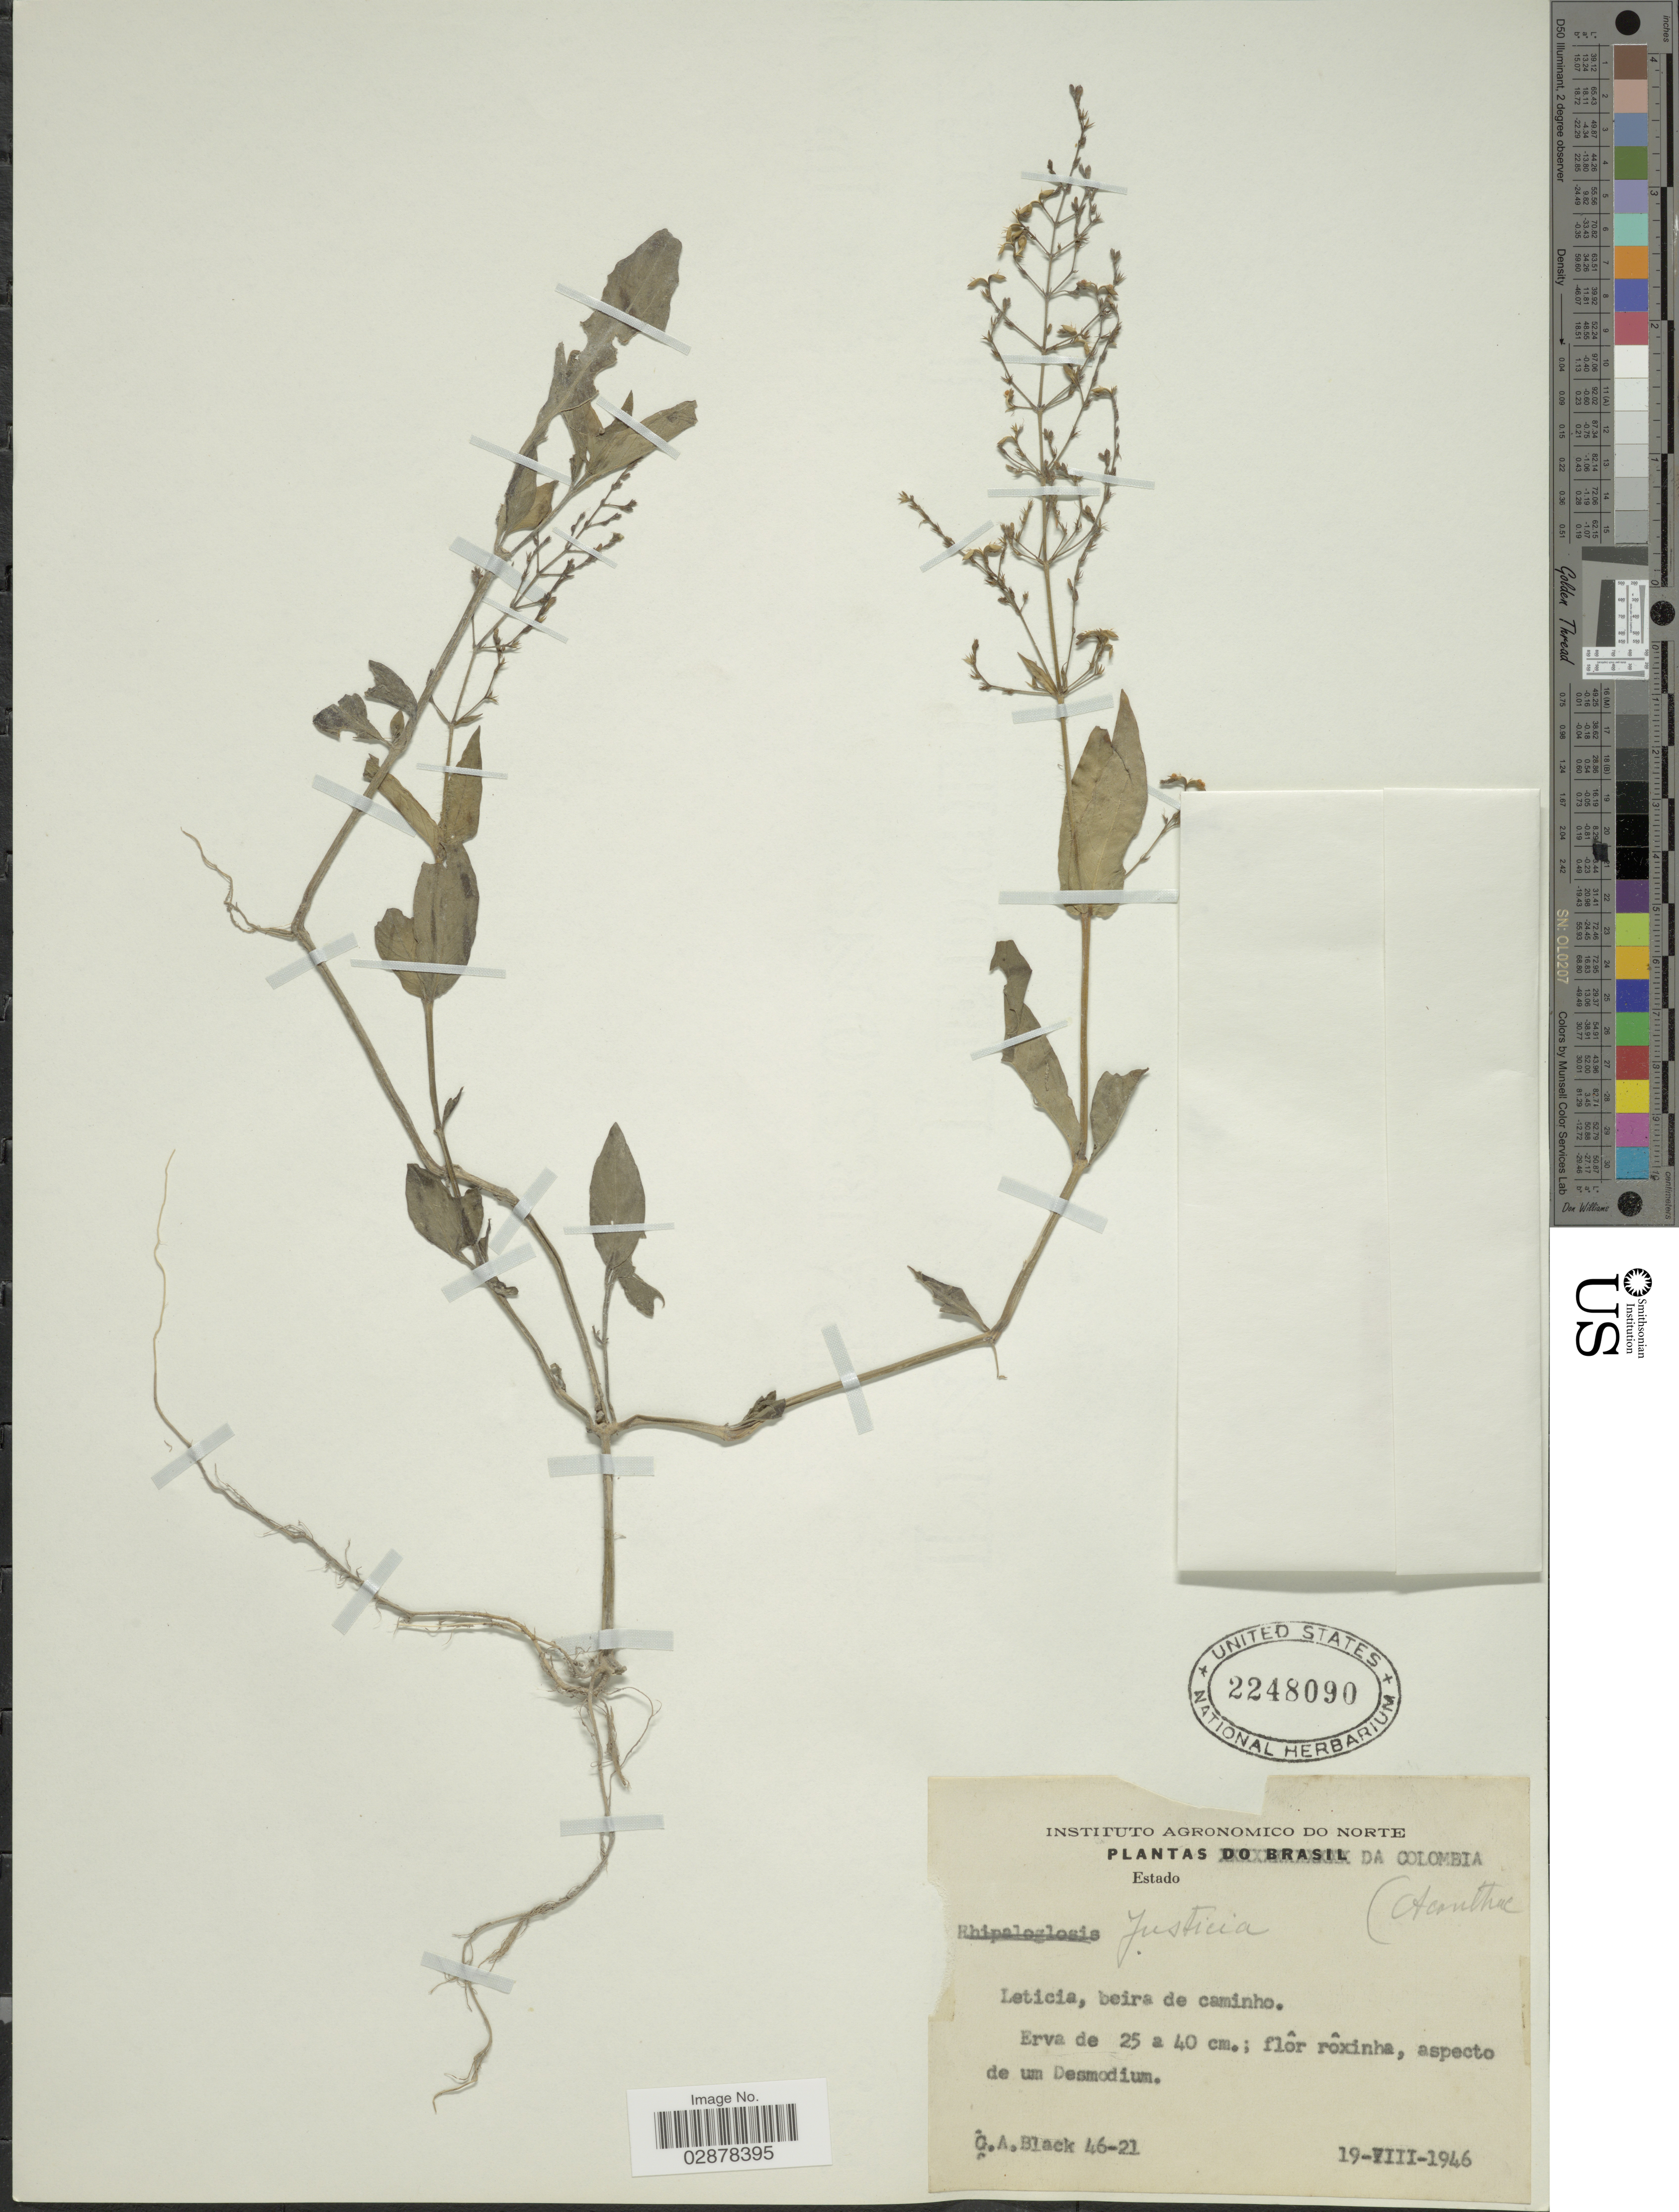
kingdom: Plantae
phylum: Tracheophyta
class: Magnoliopsida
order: Lamiales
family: Acanthaceae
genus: Justicia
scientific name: Justicia comata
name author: (L.) Lam.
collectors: G. A. Black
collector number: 46-21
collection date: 1946-08-19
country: Colombia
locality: Leticia, beira de caminho.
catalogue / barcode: US 2248090